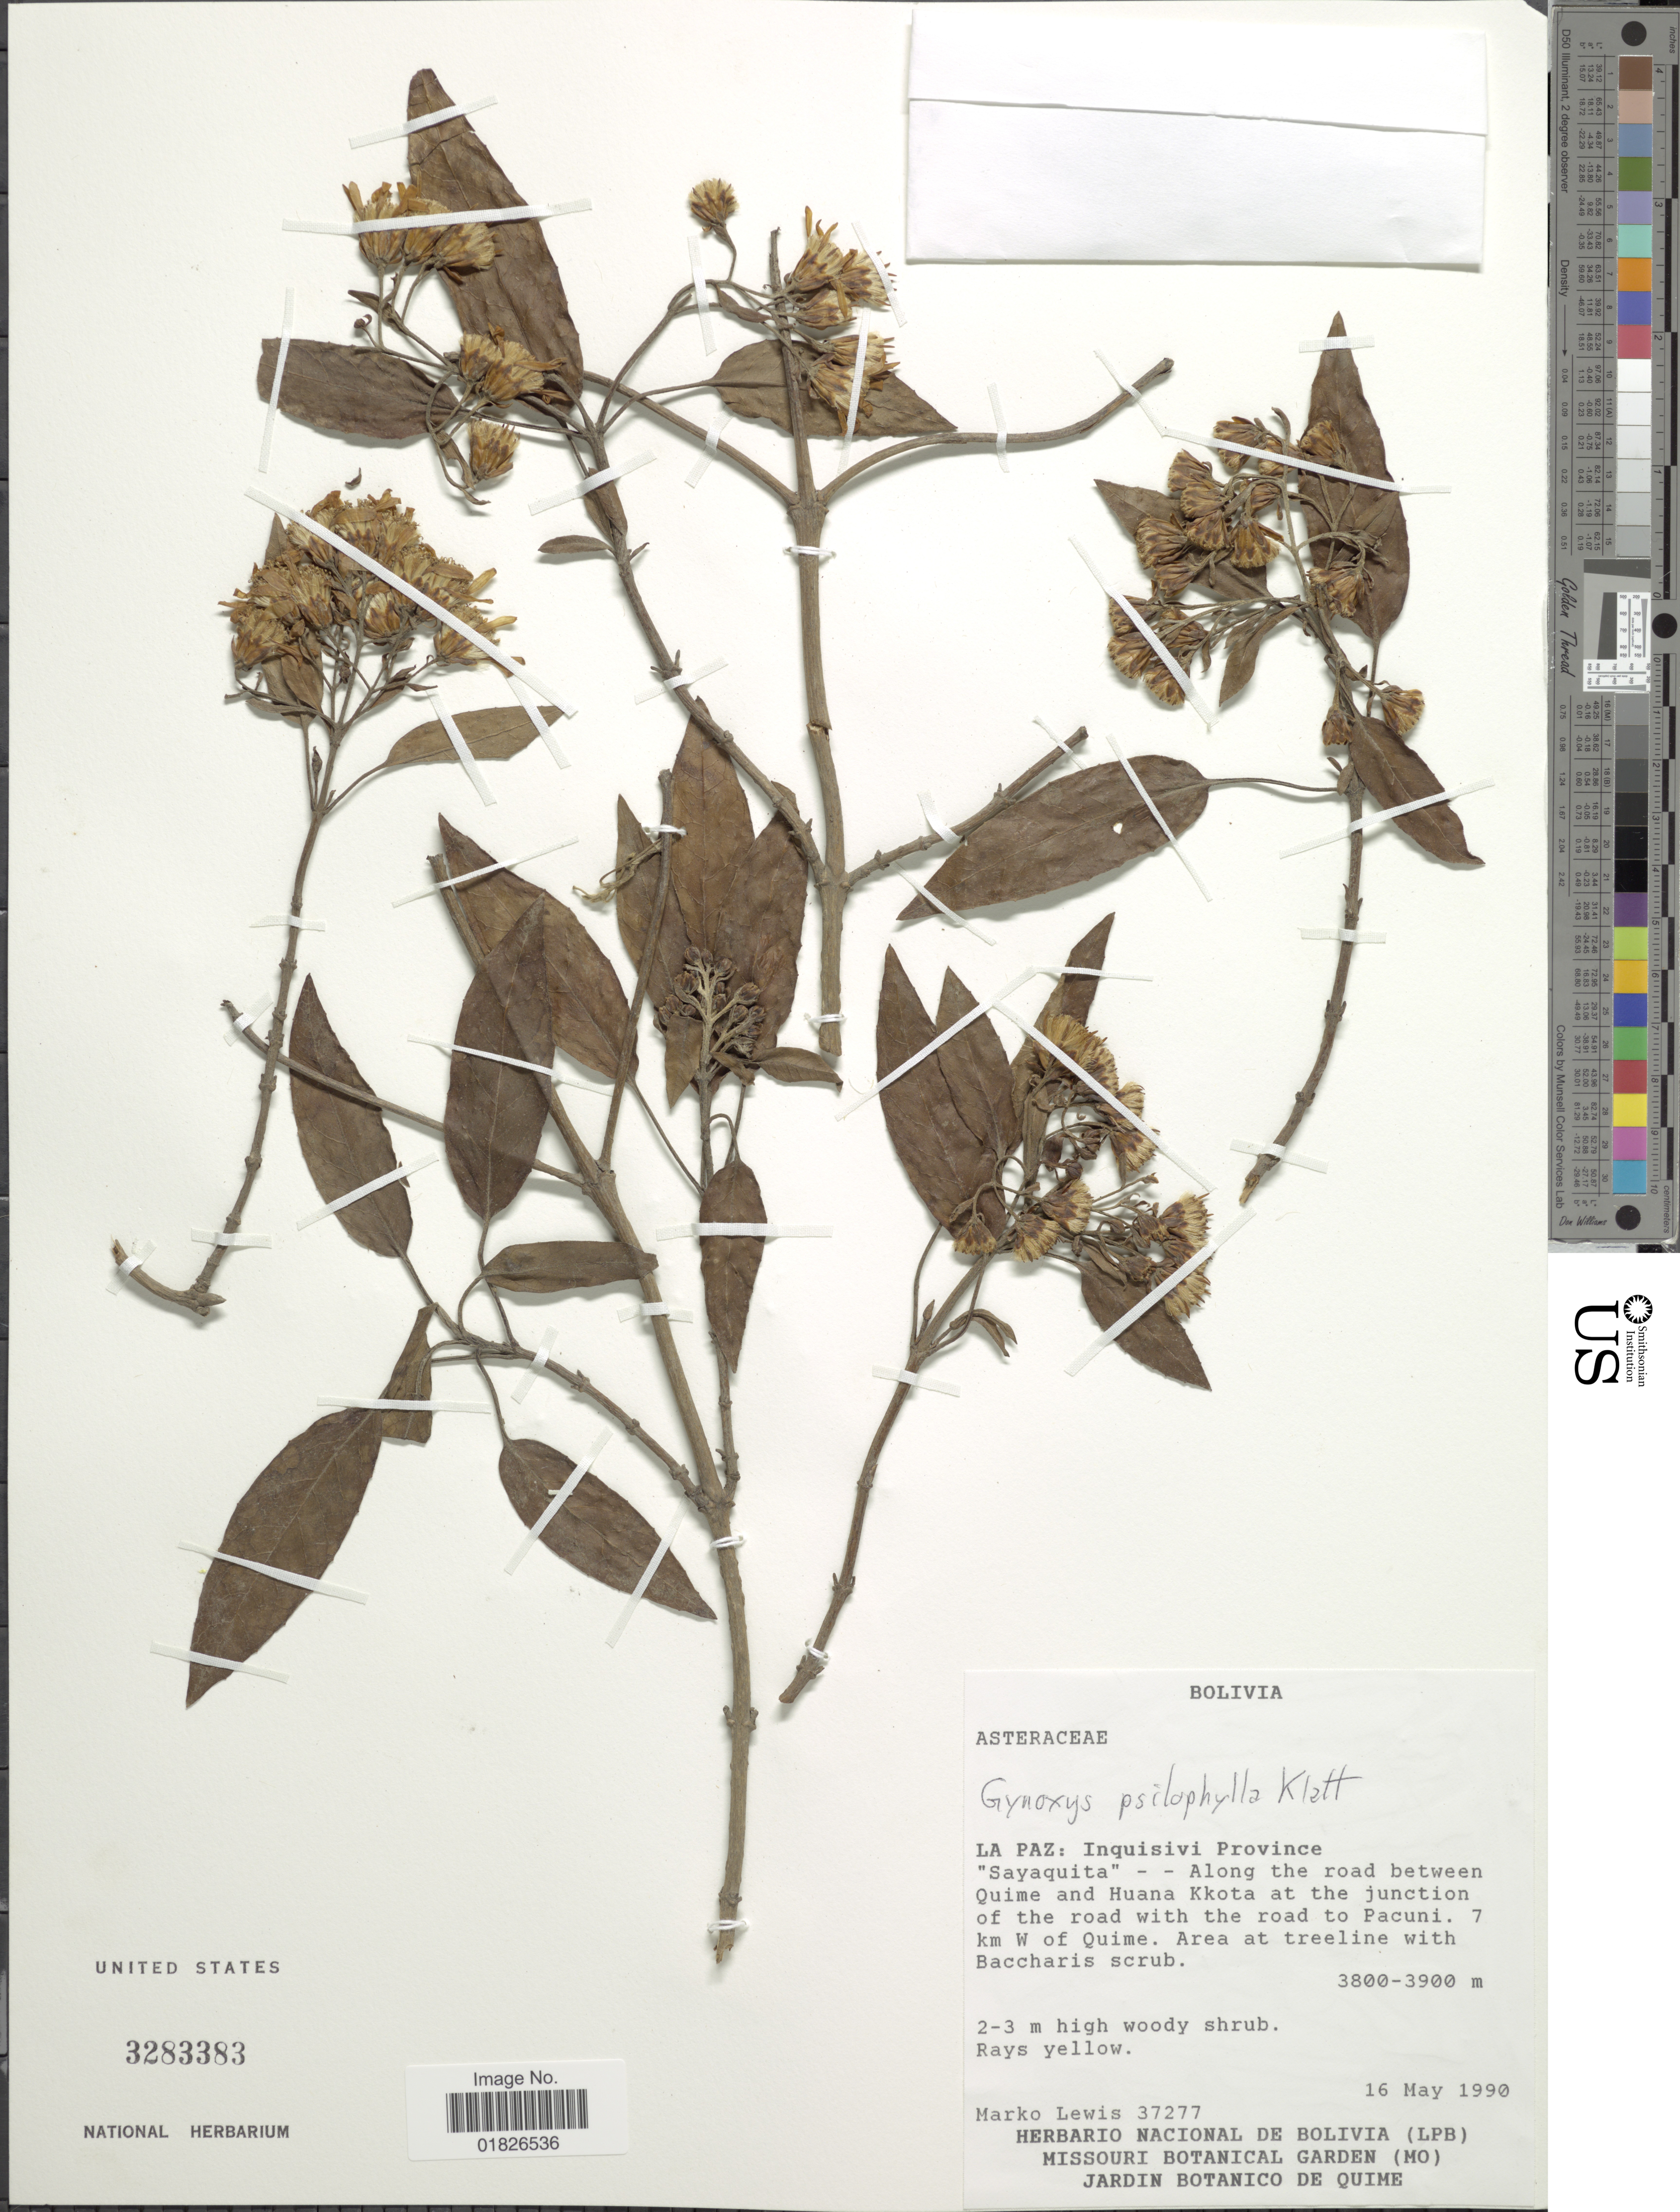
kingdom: Plantae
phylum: Tracheophyta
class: Magnoliopsida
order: Asterales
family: Asteraceae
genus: Gynoxys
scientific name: Gynoxys psilophylla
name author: Klatt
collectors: M. A. Lewis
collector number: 37277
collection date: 1990-05-16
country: Bolivia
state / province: La Paz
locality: Inquisivi Province, Sayaquita, along the road between Quime and Huana Kkota at the junction of the road with the road to Pacuni, 7 km W of Quime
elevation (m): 3800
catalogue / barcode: US 3283383